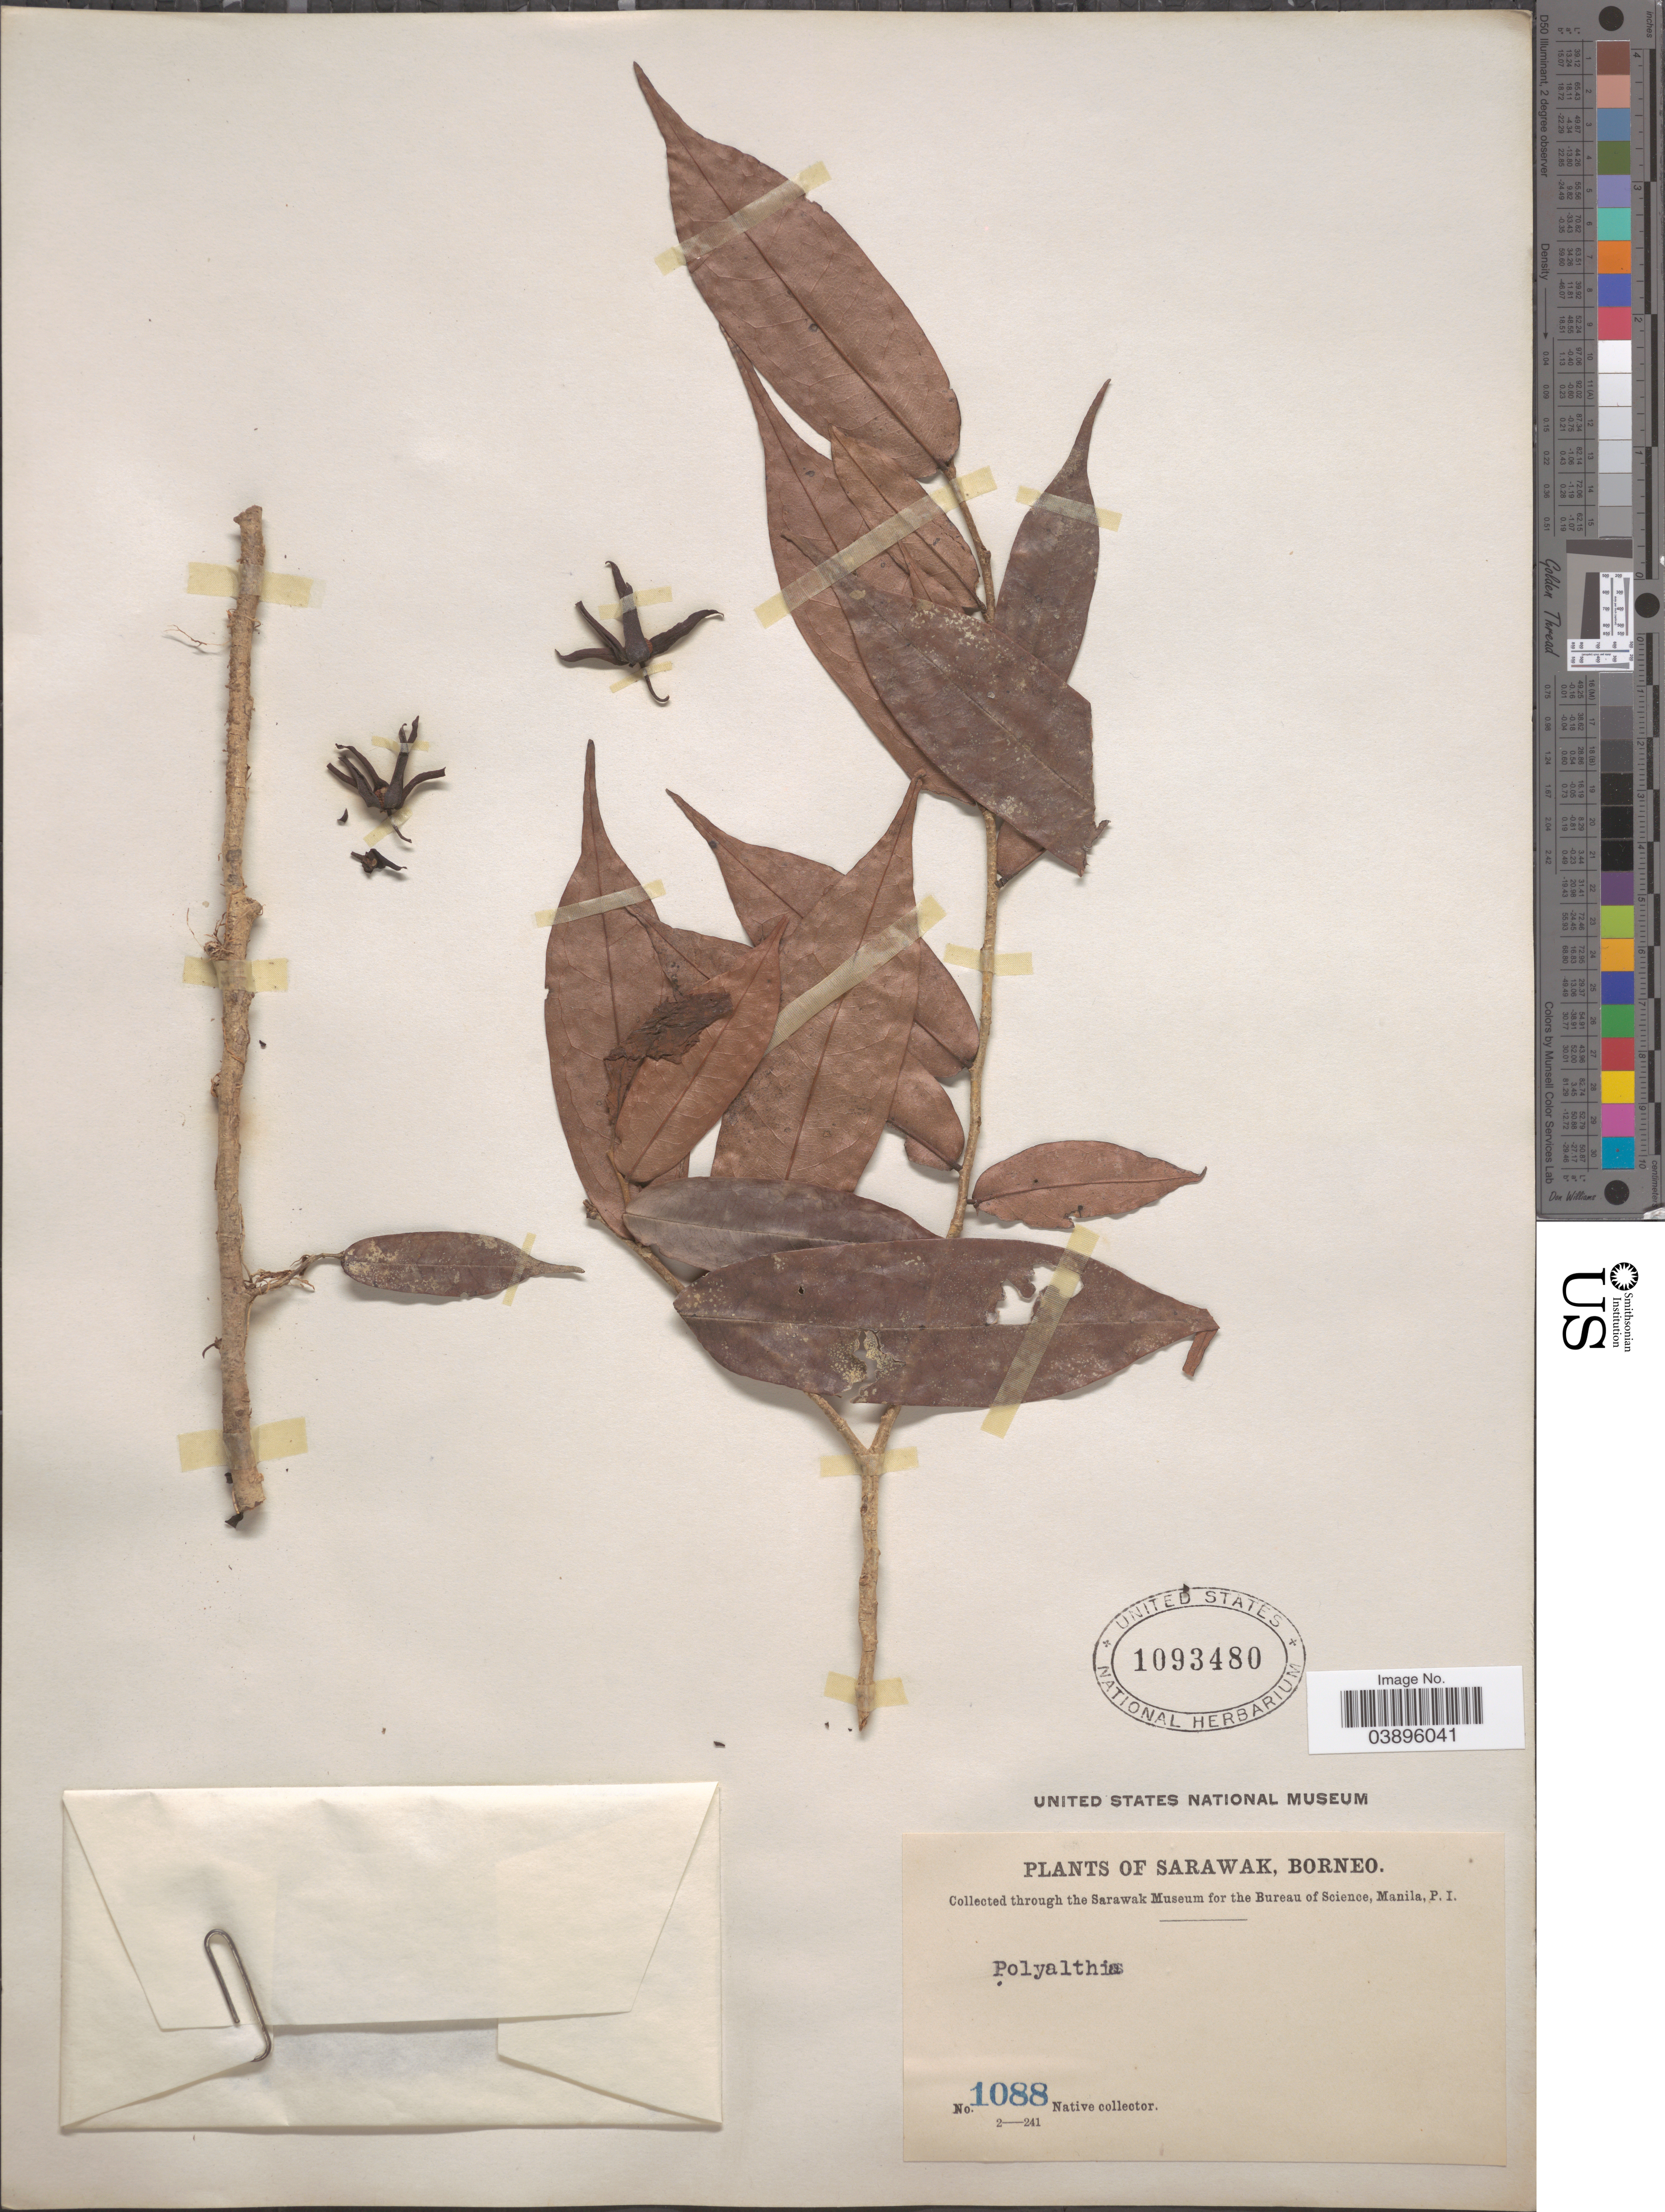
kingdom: Plantae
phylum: Tracheophyta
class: Magnoliopsida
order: Magnoliales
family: Annonaceae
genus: Polyalthia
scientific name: Polyalthia cauliflora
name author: Hook. f. & Thomson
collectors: Native collector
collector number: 1088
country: Malaysia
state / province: Sarawak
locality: Borneo.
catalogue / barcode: US 1093480